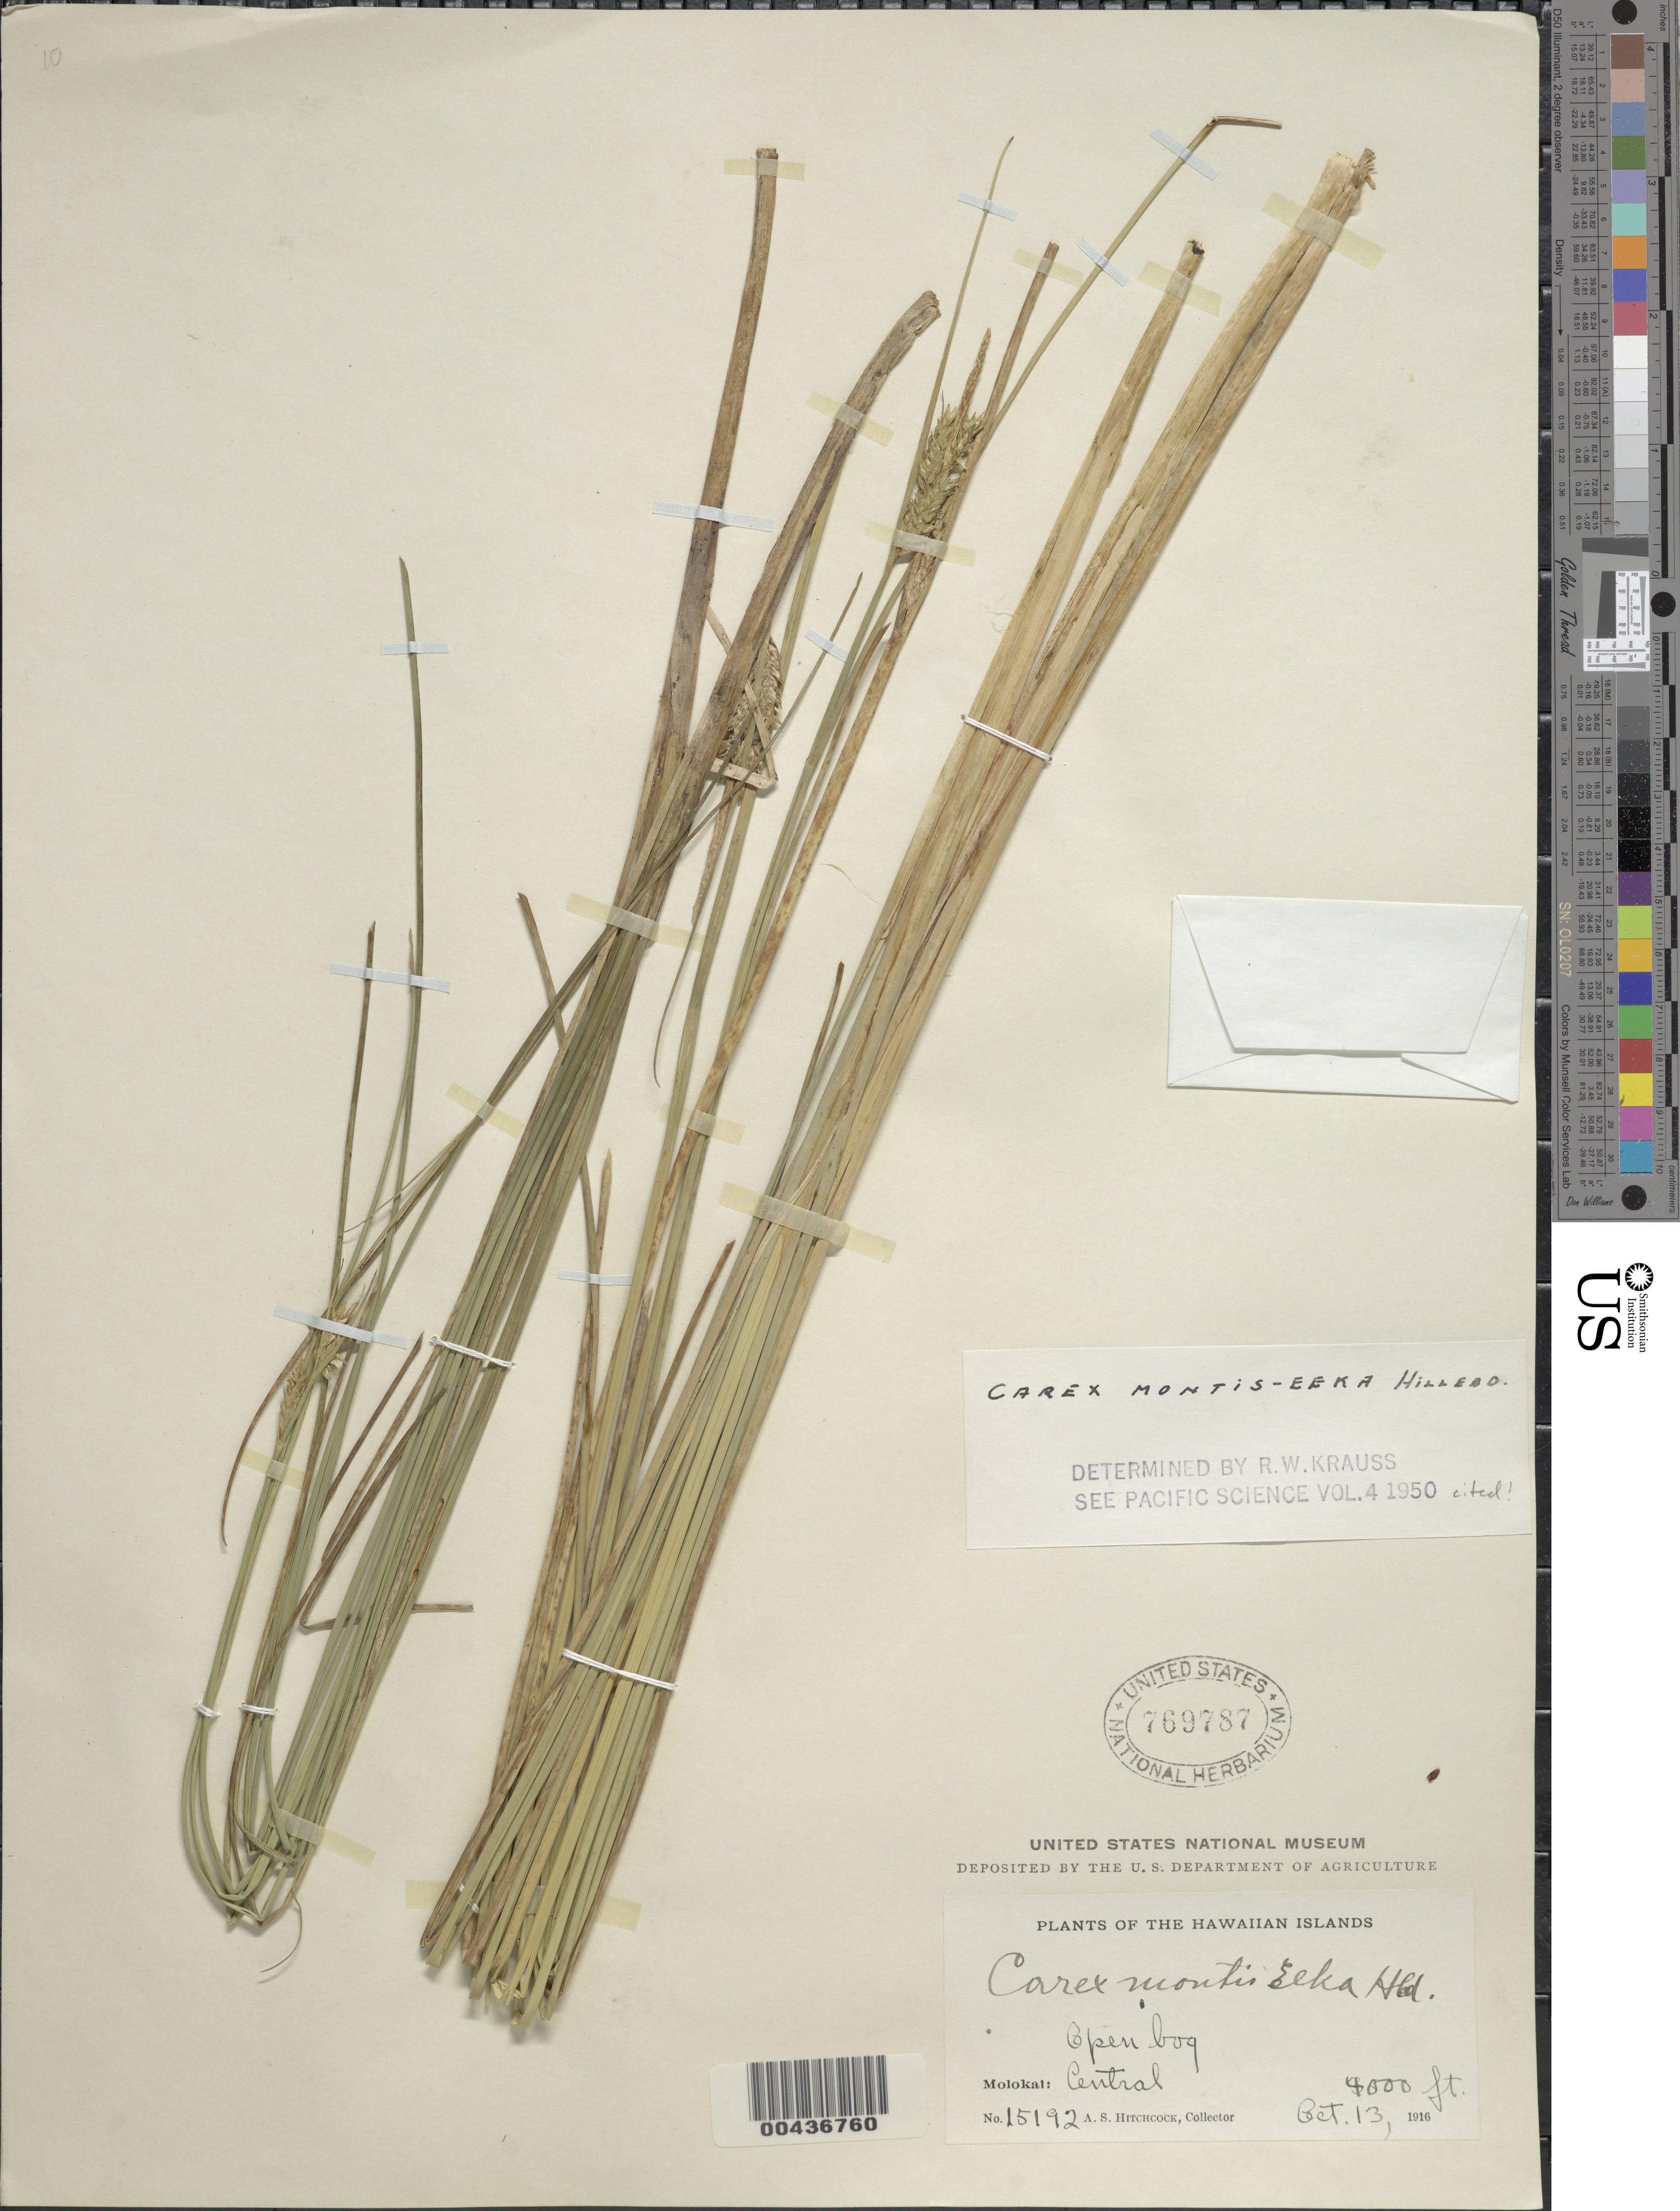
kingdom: Plantae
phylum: Tracheophyta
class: Liliopsida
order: Poales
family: Cyperaceae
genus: Carex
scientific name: Carex montis-eeka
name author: Hillebr.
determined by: Krauss, R. W.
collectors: A. S. Hitchcock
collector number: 15192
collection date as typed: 13 Oct 1916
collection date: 1916-10-13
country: United States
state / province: Hawaii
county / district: Maui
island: Moloka'i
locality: Central Molokai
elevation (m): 2743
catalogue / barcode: US 769787